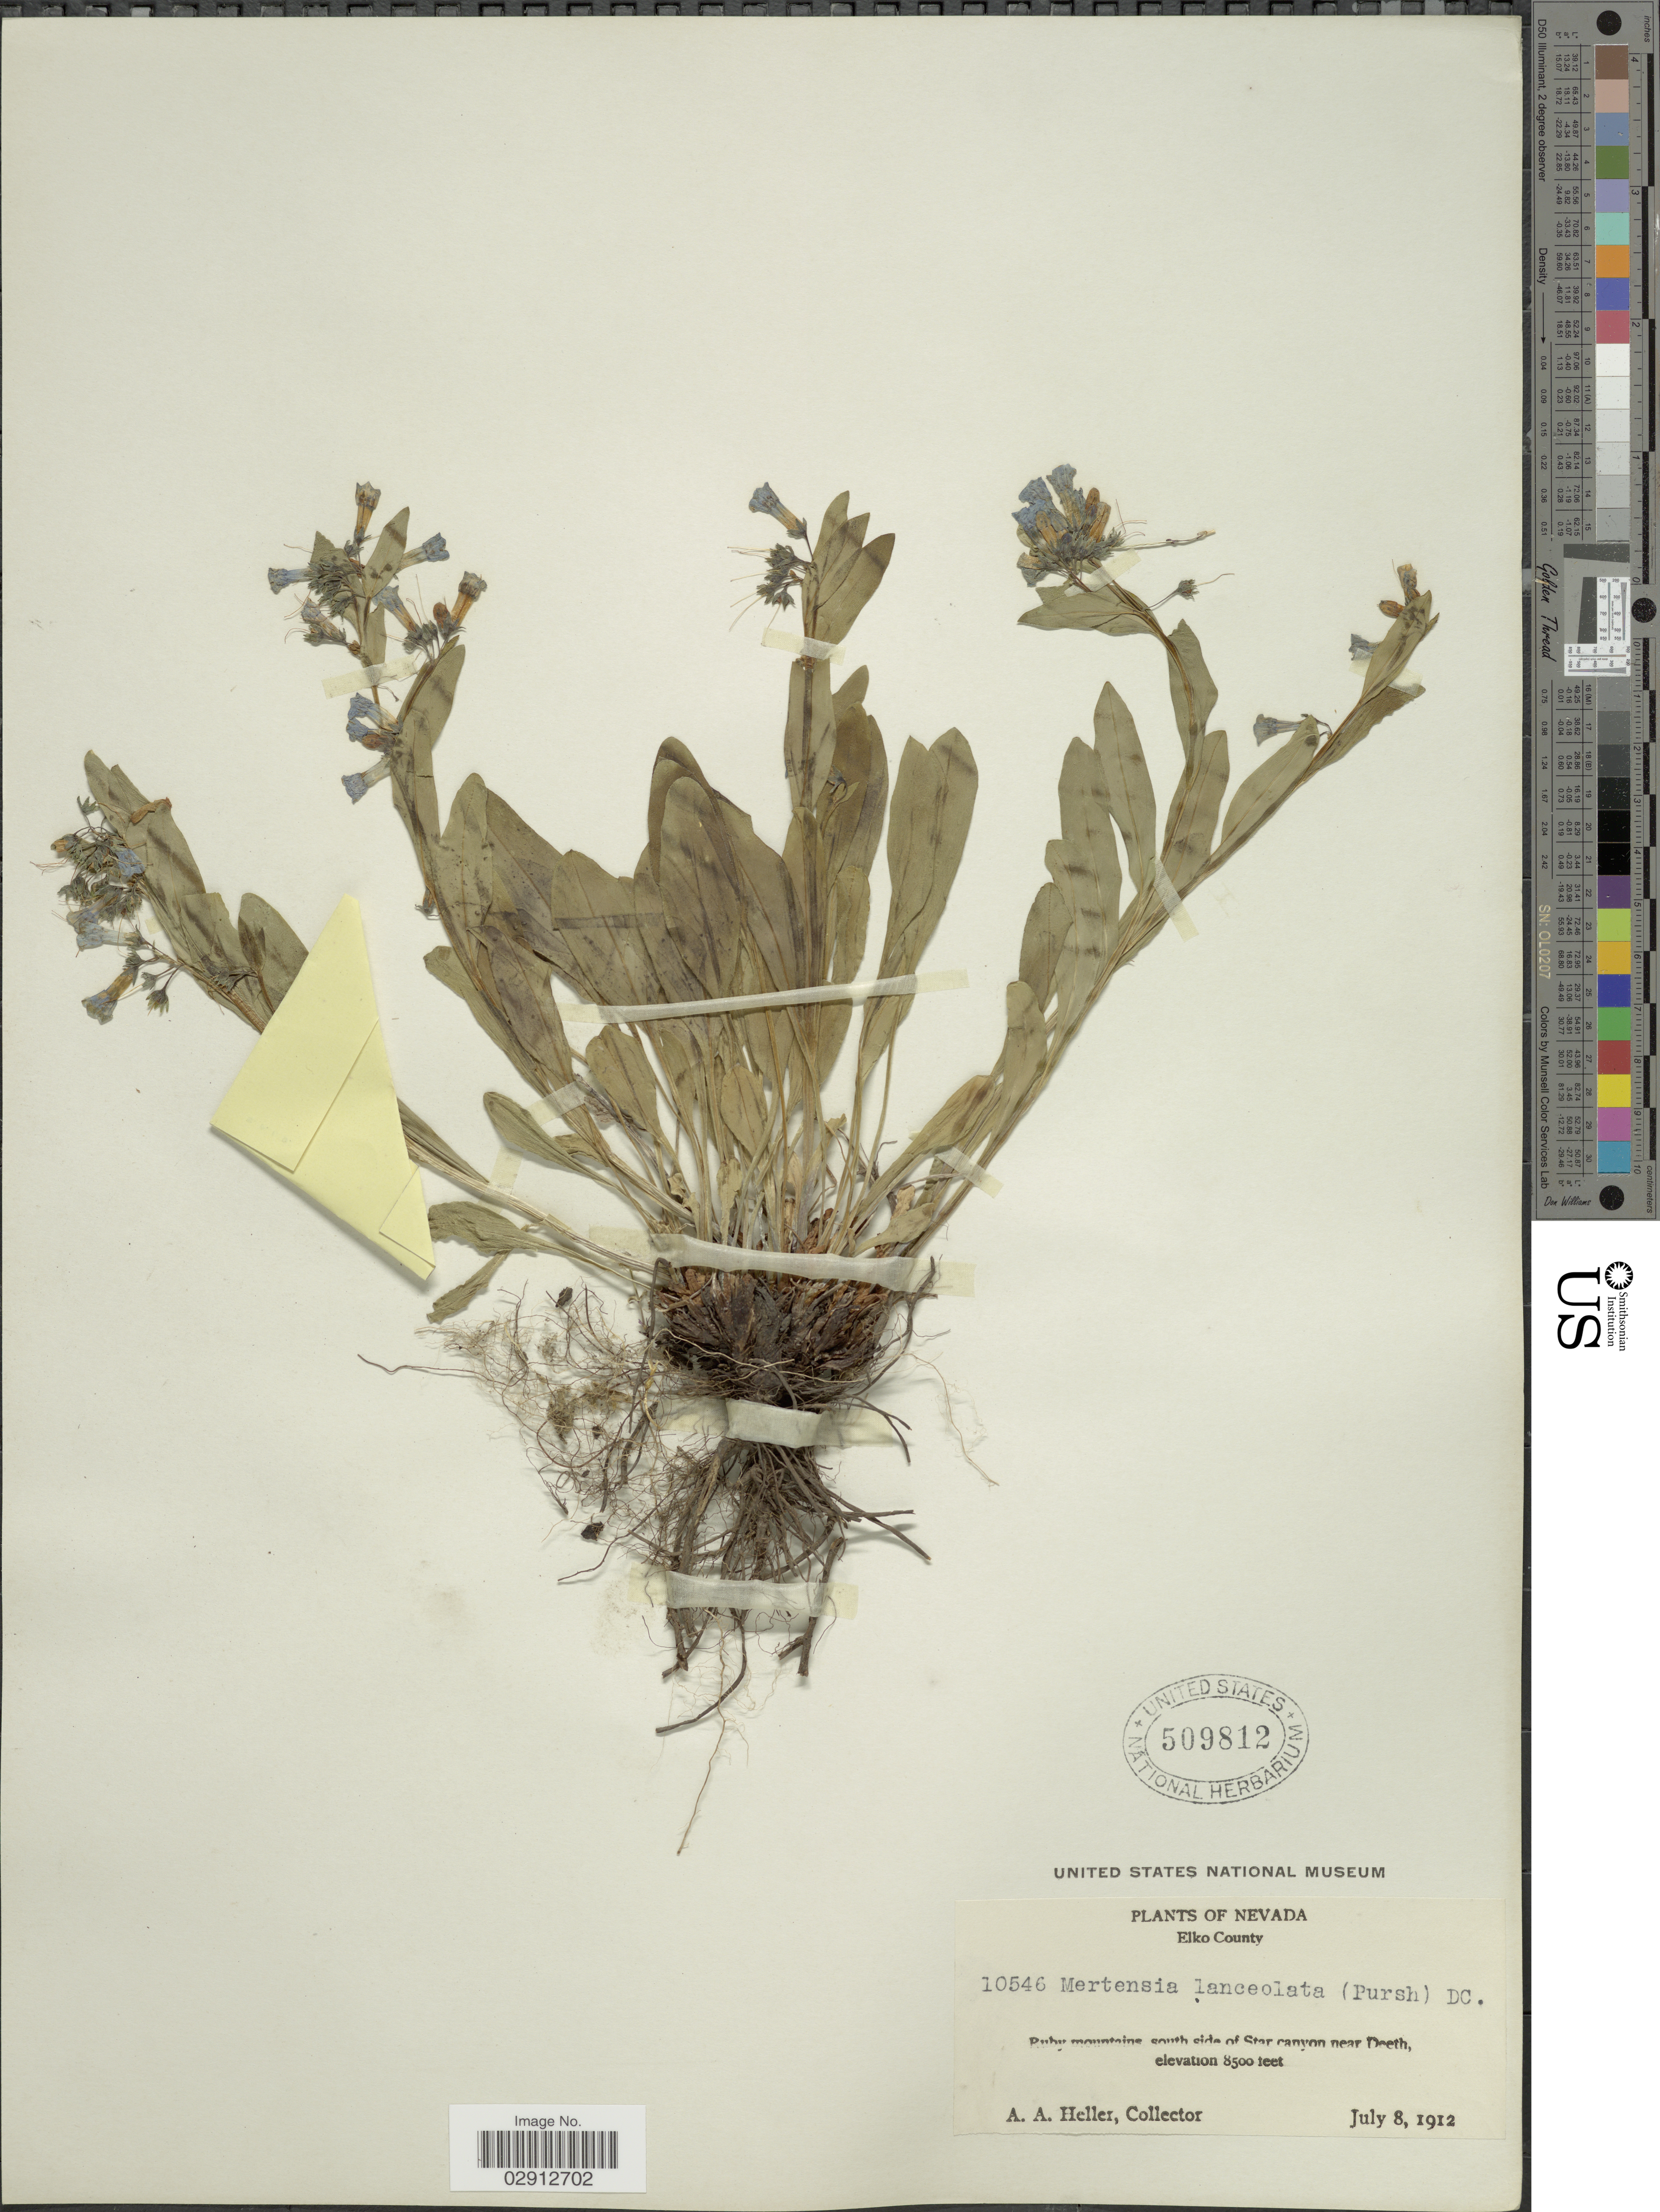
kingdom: Plantae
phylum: Tracheophyta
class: Magnoliopsida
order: Boraginales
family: Boraginaceae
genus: Mertensia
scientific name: Mertensia lanceolata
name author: (Pursh) DC. ex A. DC.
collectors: A. A. Heller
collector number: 10546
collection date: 1912-07-08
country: United States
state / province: Nevada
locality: Elko County. Ruby mountains south side of Star canyon near Deeth.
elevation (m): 2591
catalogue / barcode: US 509812